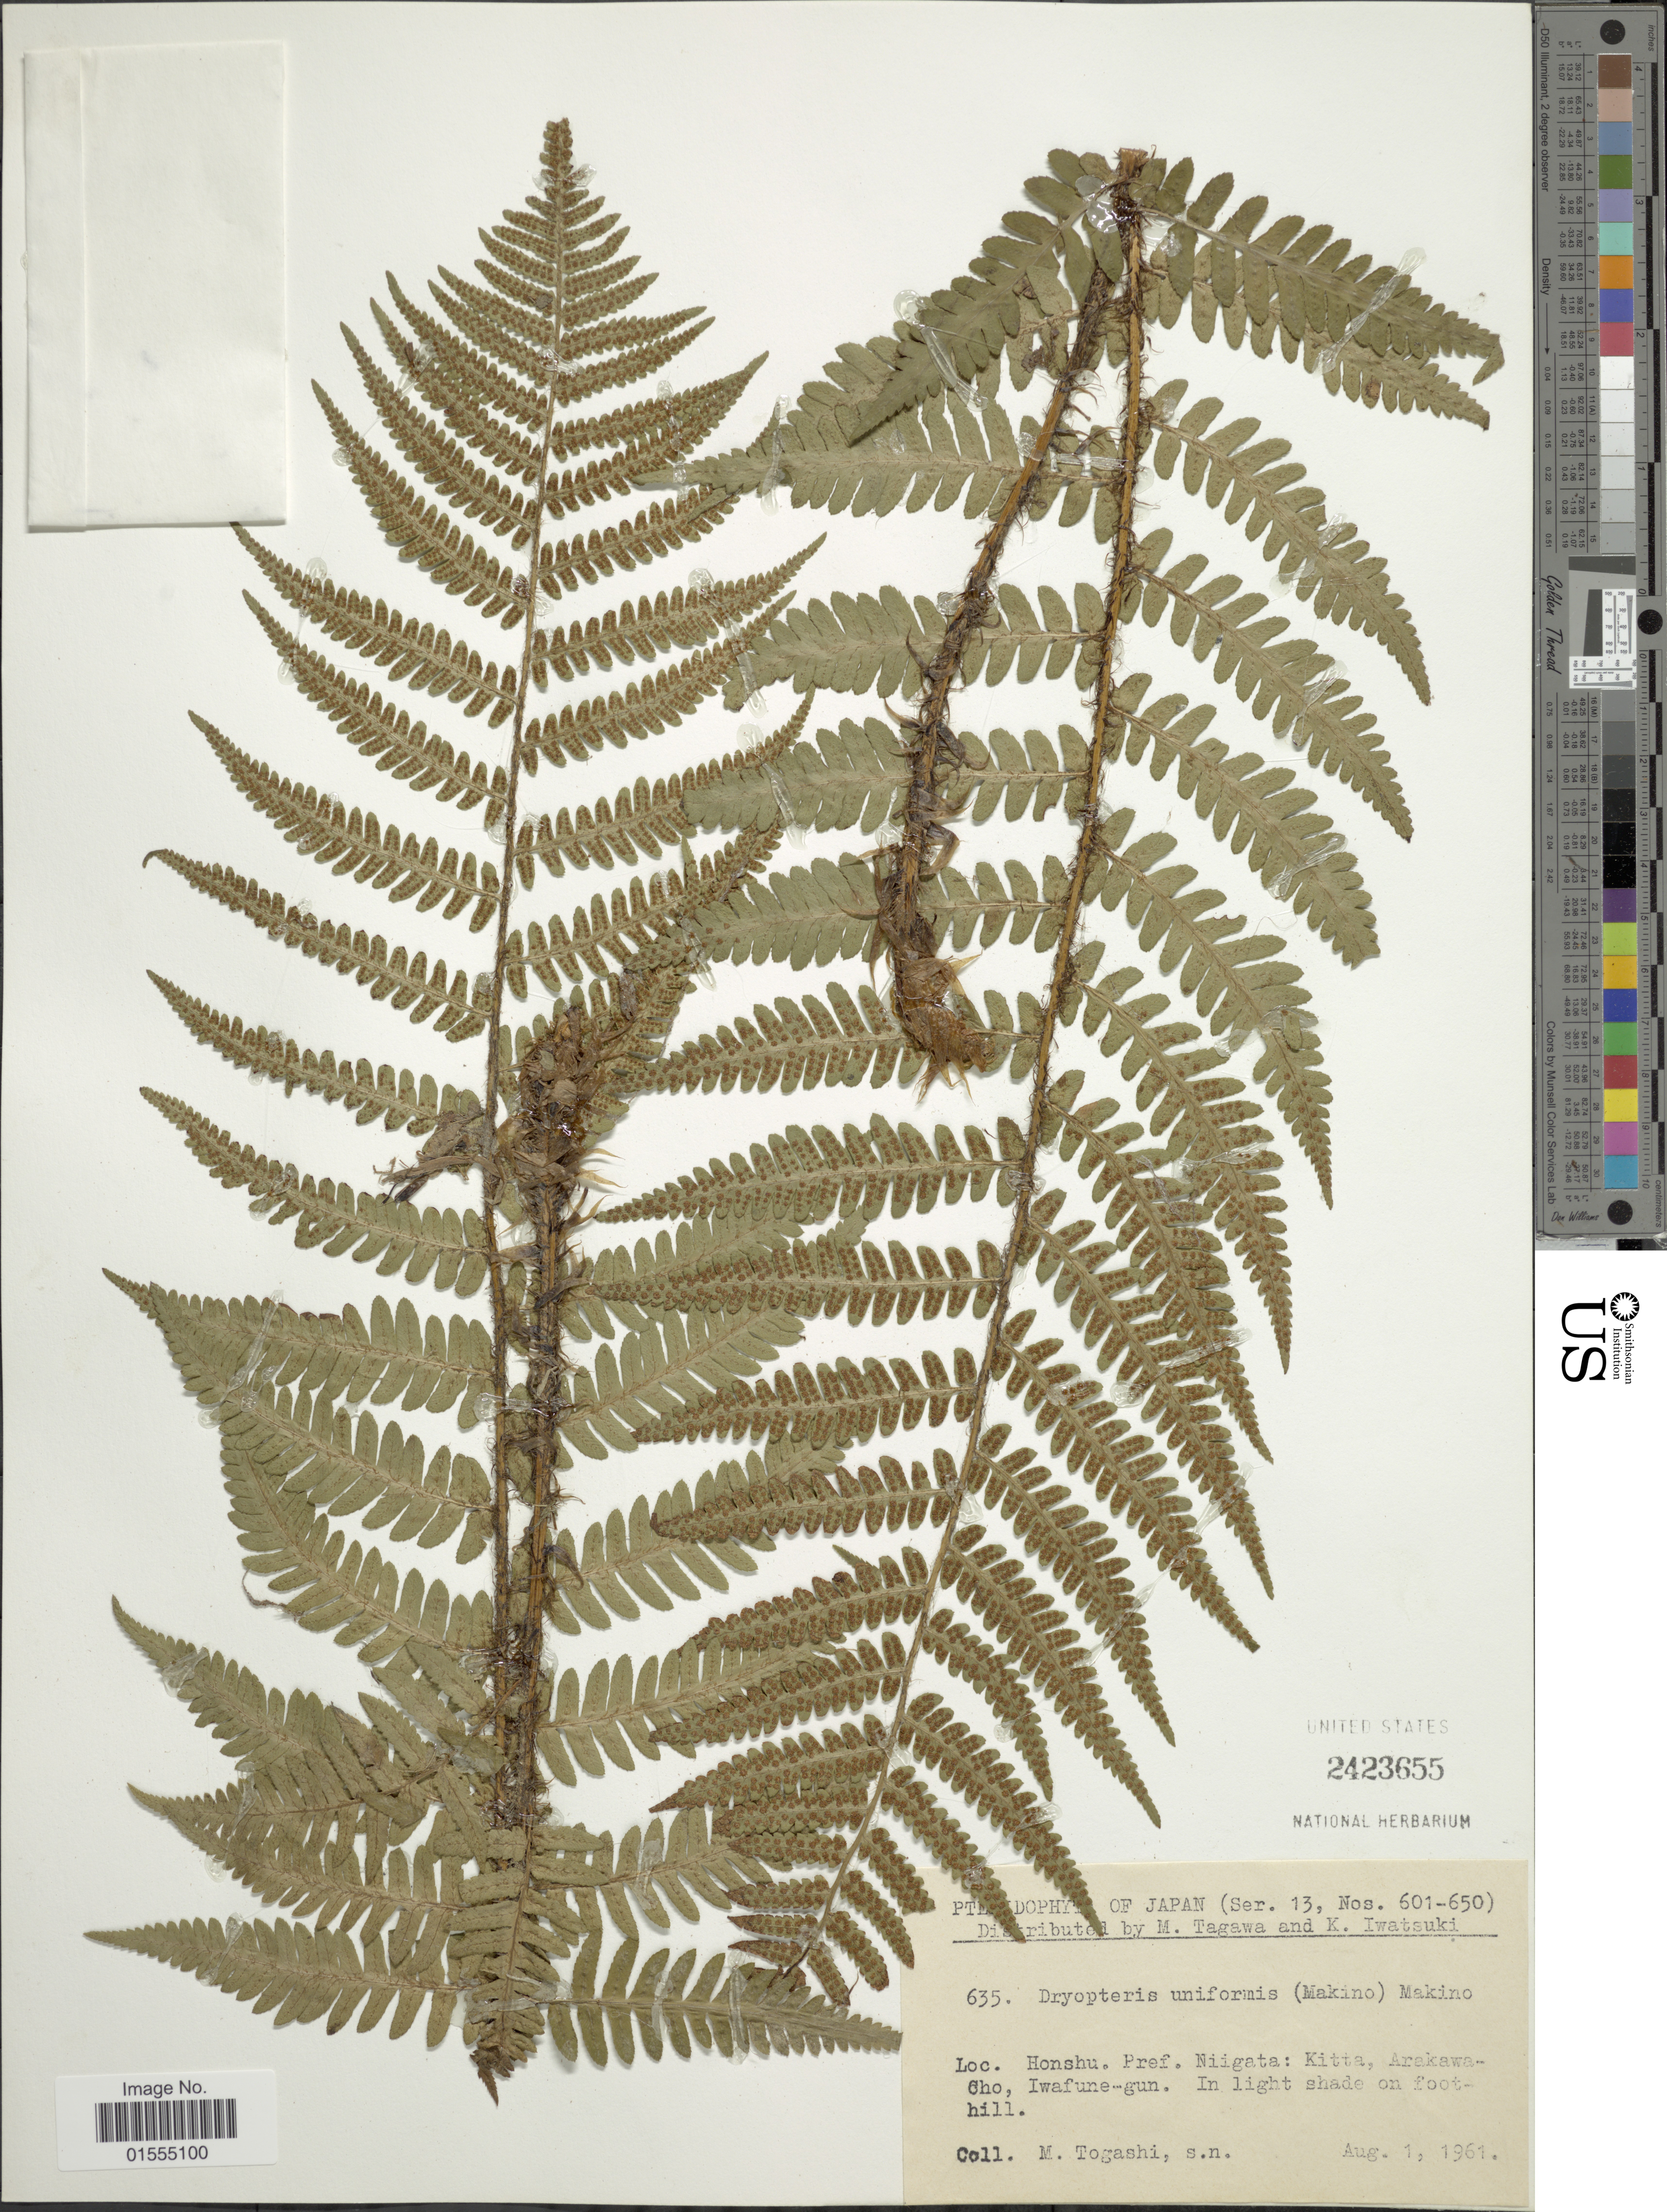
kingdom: Plantae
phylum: Tracheophyta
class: Polypodiopsida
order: Polypodiales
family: Dryopteridaceae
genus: Dryopteris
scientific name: Dryopteris uniformis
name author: (Makino) Makino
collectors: M. Togashi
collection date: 1961-08-01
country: Japan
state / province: Niigata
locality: Honshu Pref Niigata: Kitta, Arakawa-Cho, Iwafune-gun. in light shade on foothill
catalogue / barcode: US 2423655